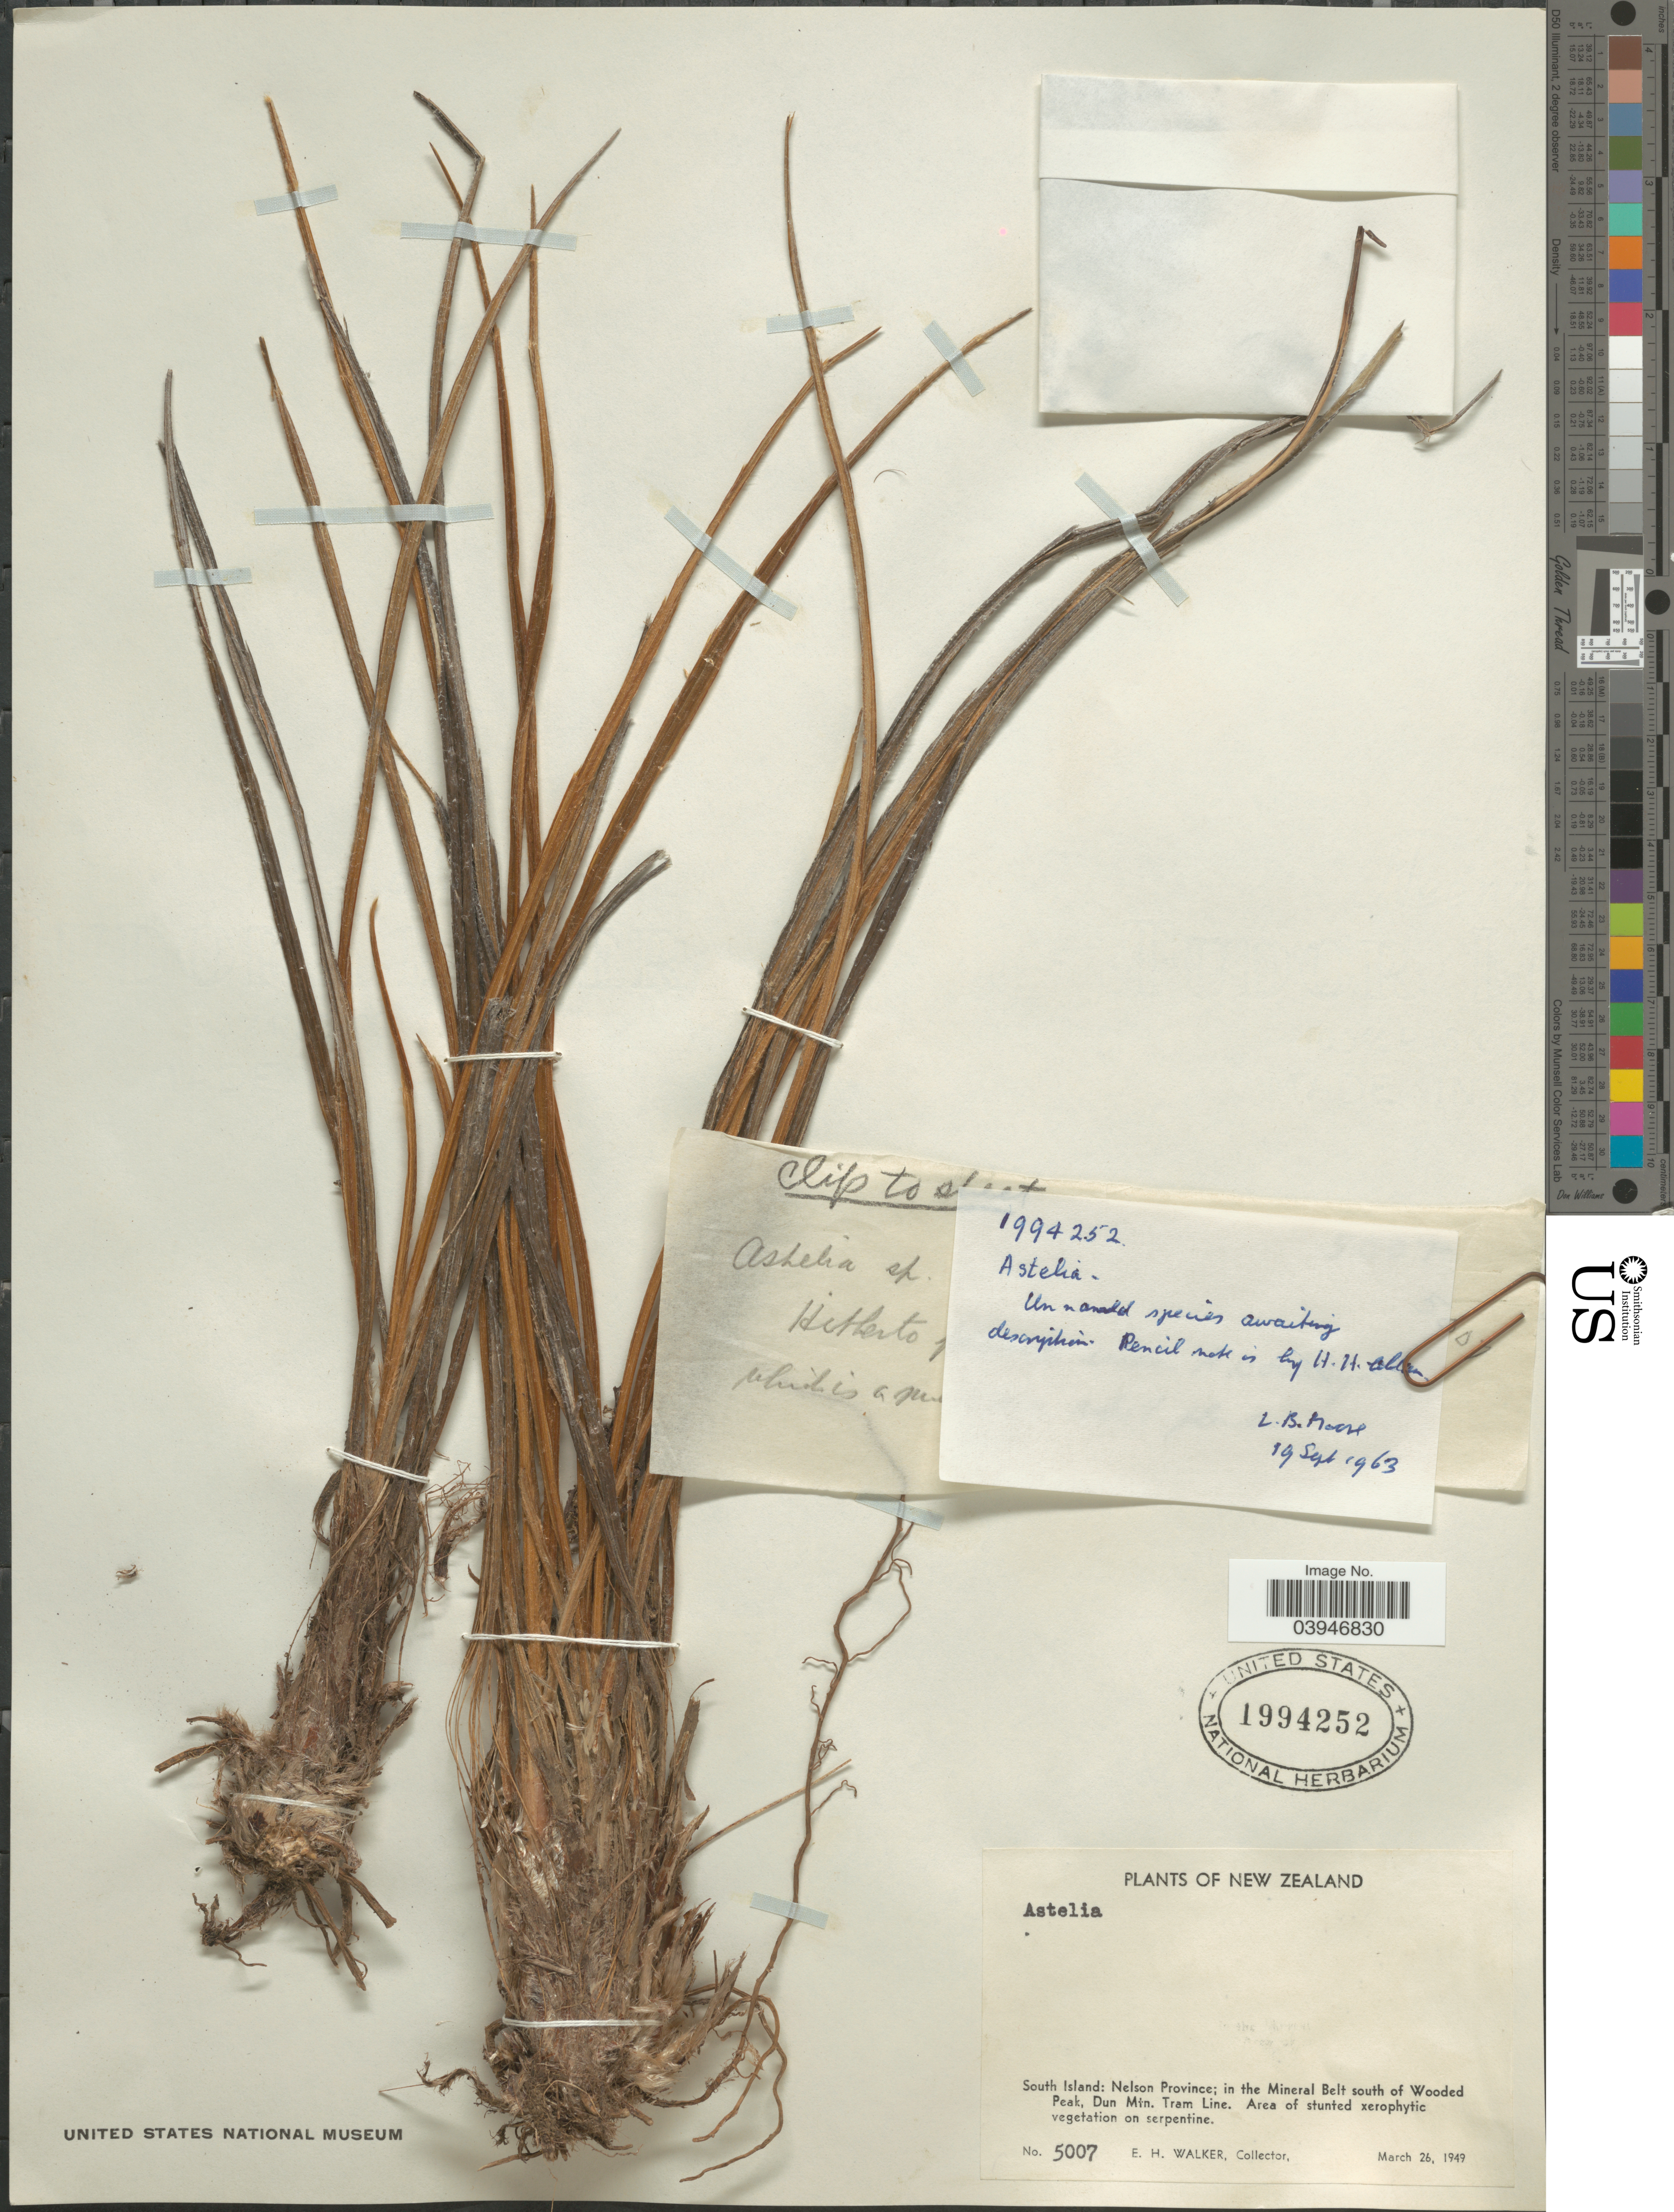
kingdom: Plantae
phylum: Tracheophyta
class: Liliopsida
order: Asparagales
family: Asteliaceae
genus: Astelia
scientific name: Astelia cockaynei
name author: Cheeseman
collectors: E. H. Walker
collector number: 5007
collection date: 1949-03-26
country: New Zealand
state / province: Nelson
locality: South Island: Nelson Province; in the Mineral Belt south of Wooded Peak, Dun Mtn. Tram Line.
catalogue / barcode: US 1994252